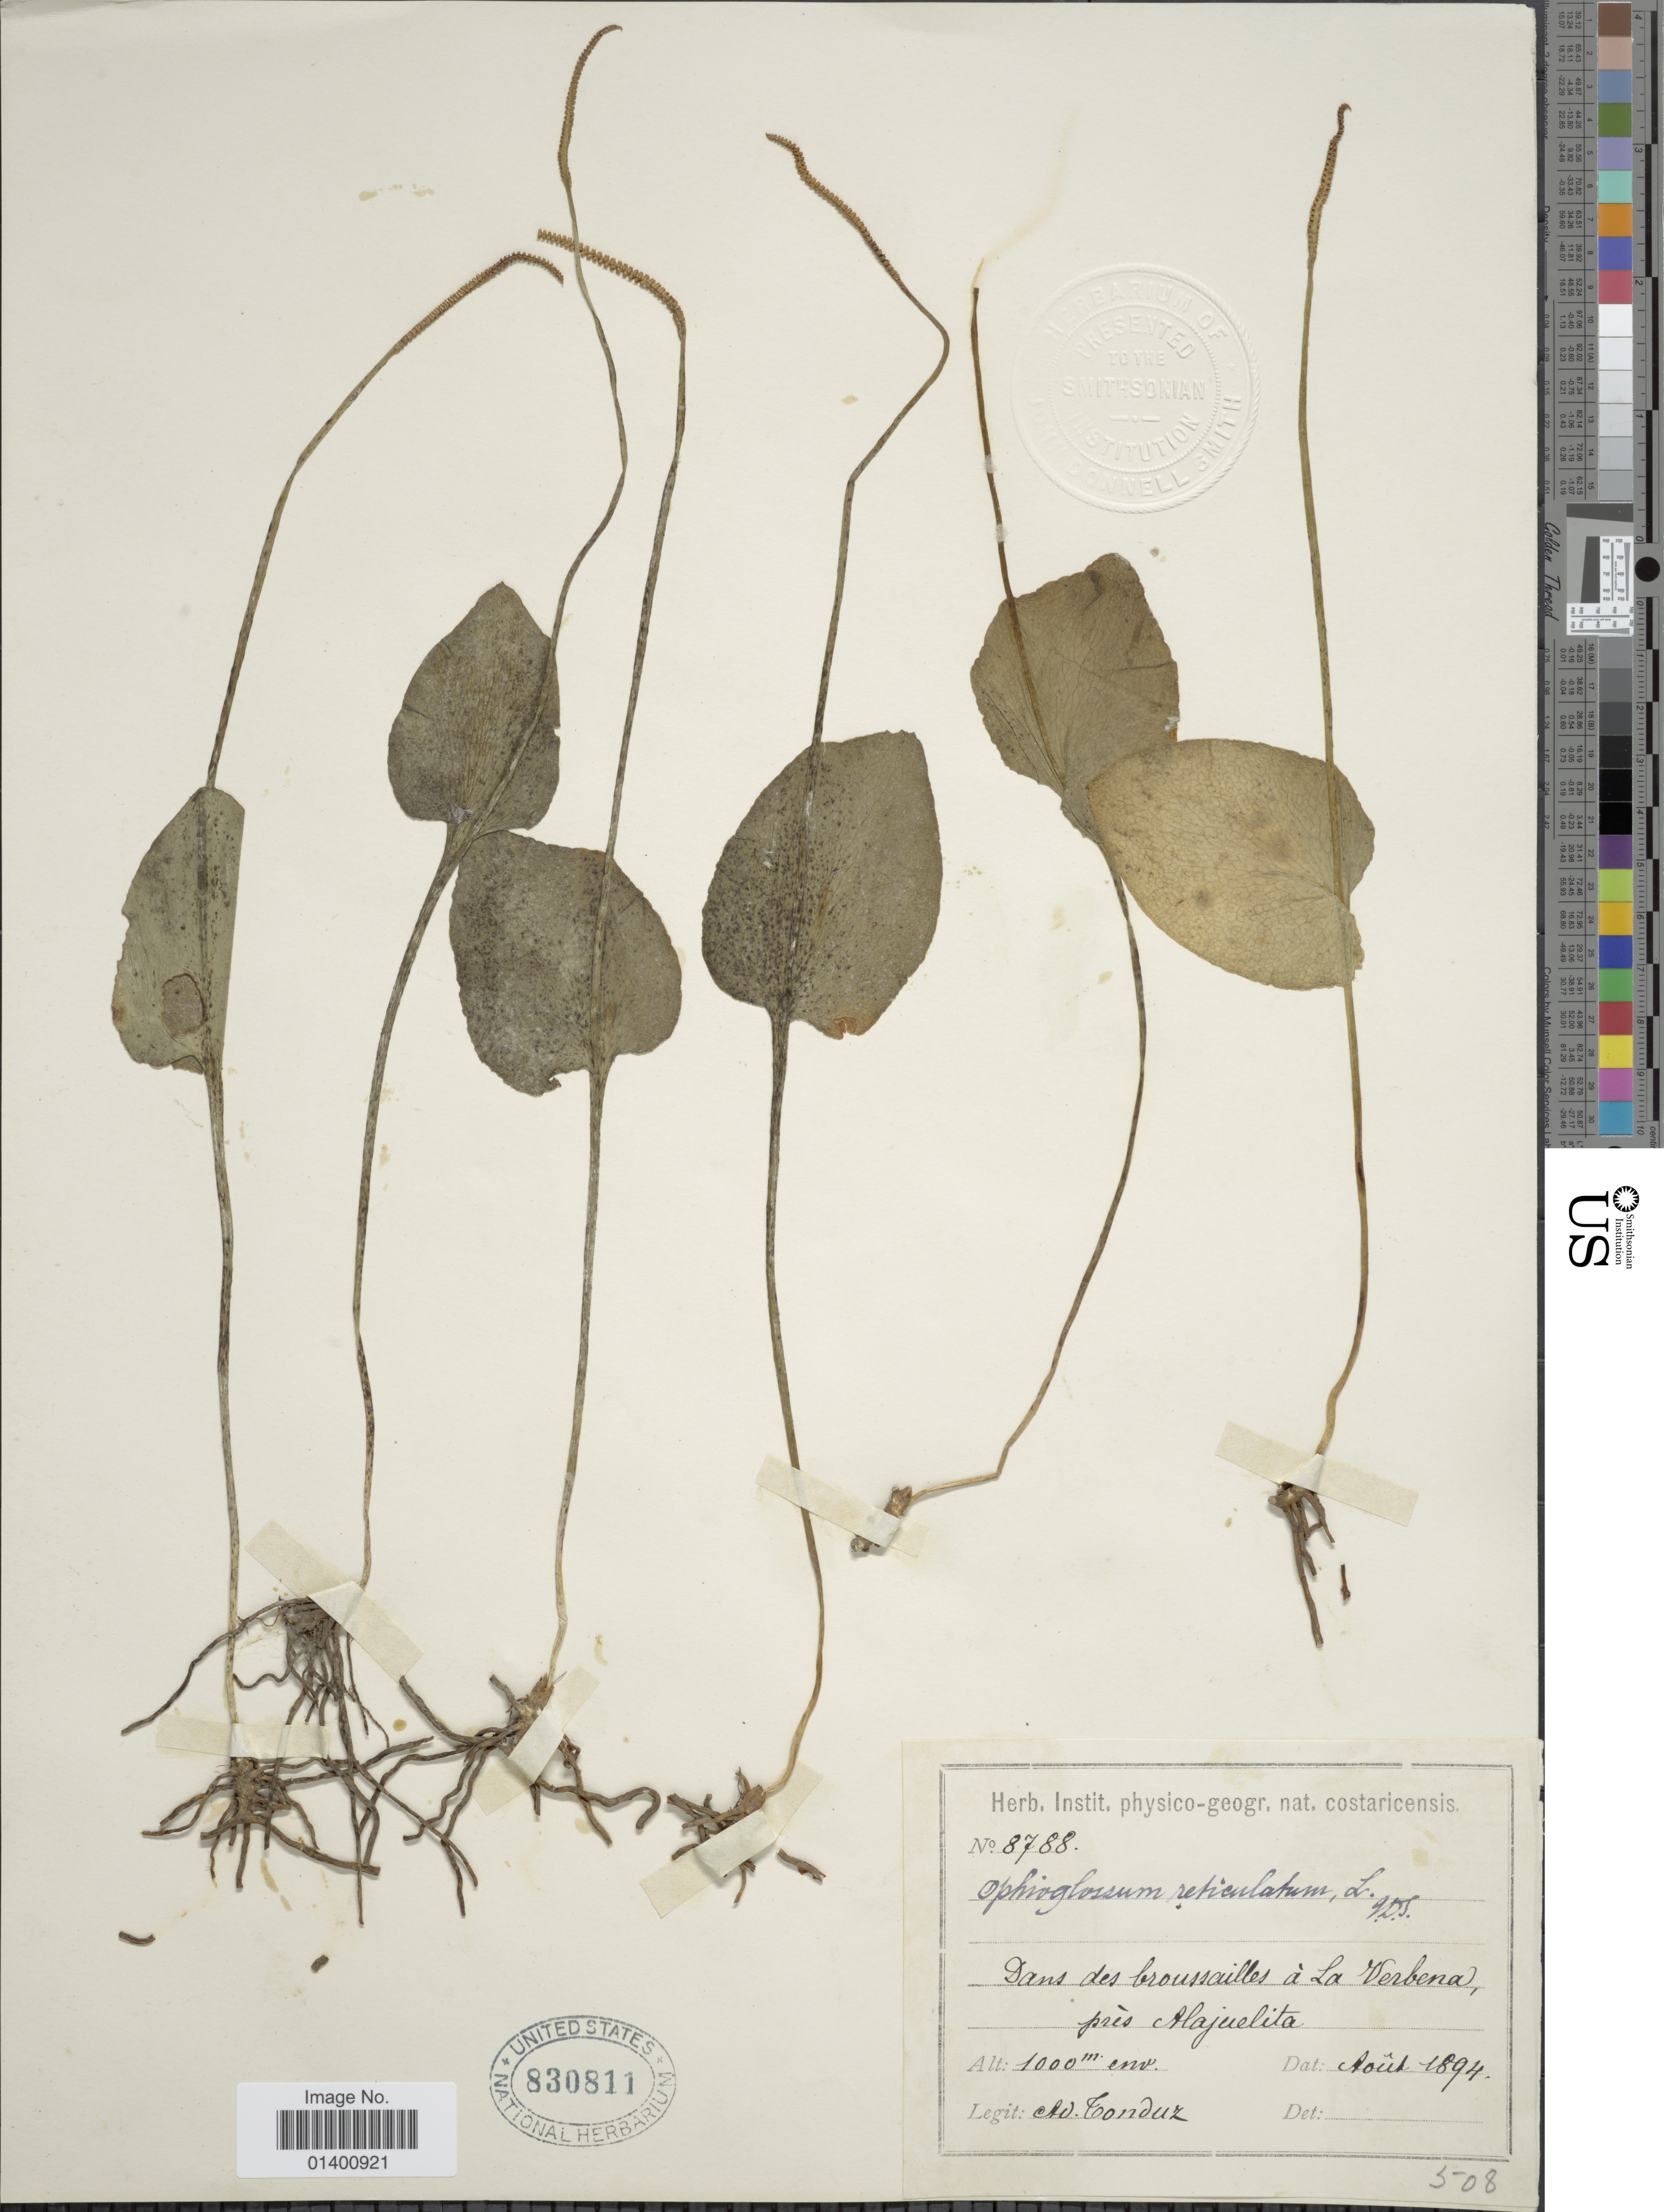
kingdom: Plantae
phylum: Tracheophyta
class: Polypodiopsida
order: Ophioglossales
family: Ophioglossaceae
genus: Ophioglossum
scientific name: Ophioglossum reticulatum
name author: L.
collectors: A. Tonduz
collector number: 8788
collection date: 1894-08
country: Costa Rica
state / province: Alajuela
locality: Dans des broussailles a La Verbena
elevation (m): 1000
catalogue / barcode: US 830811